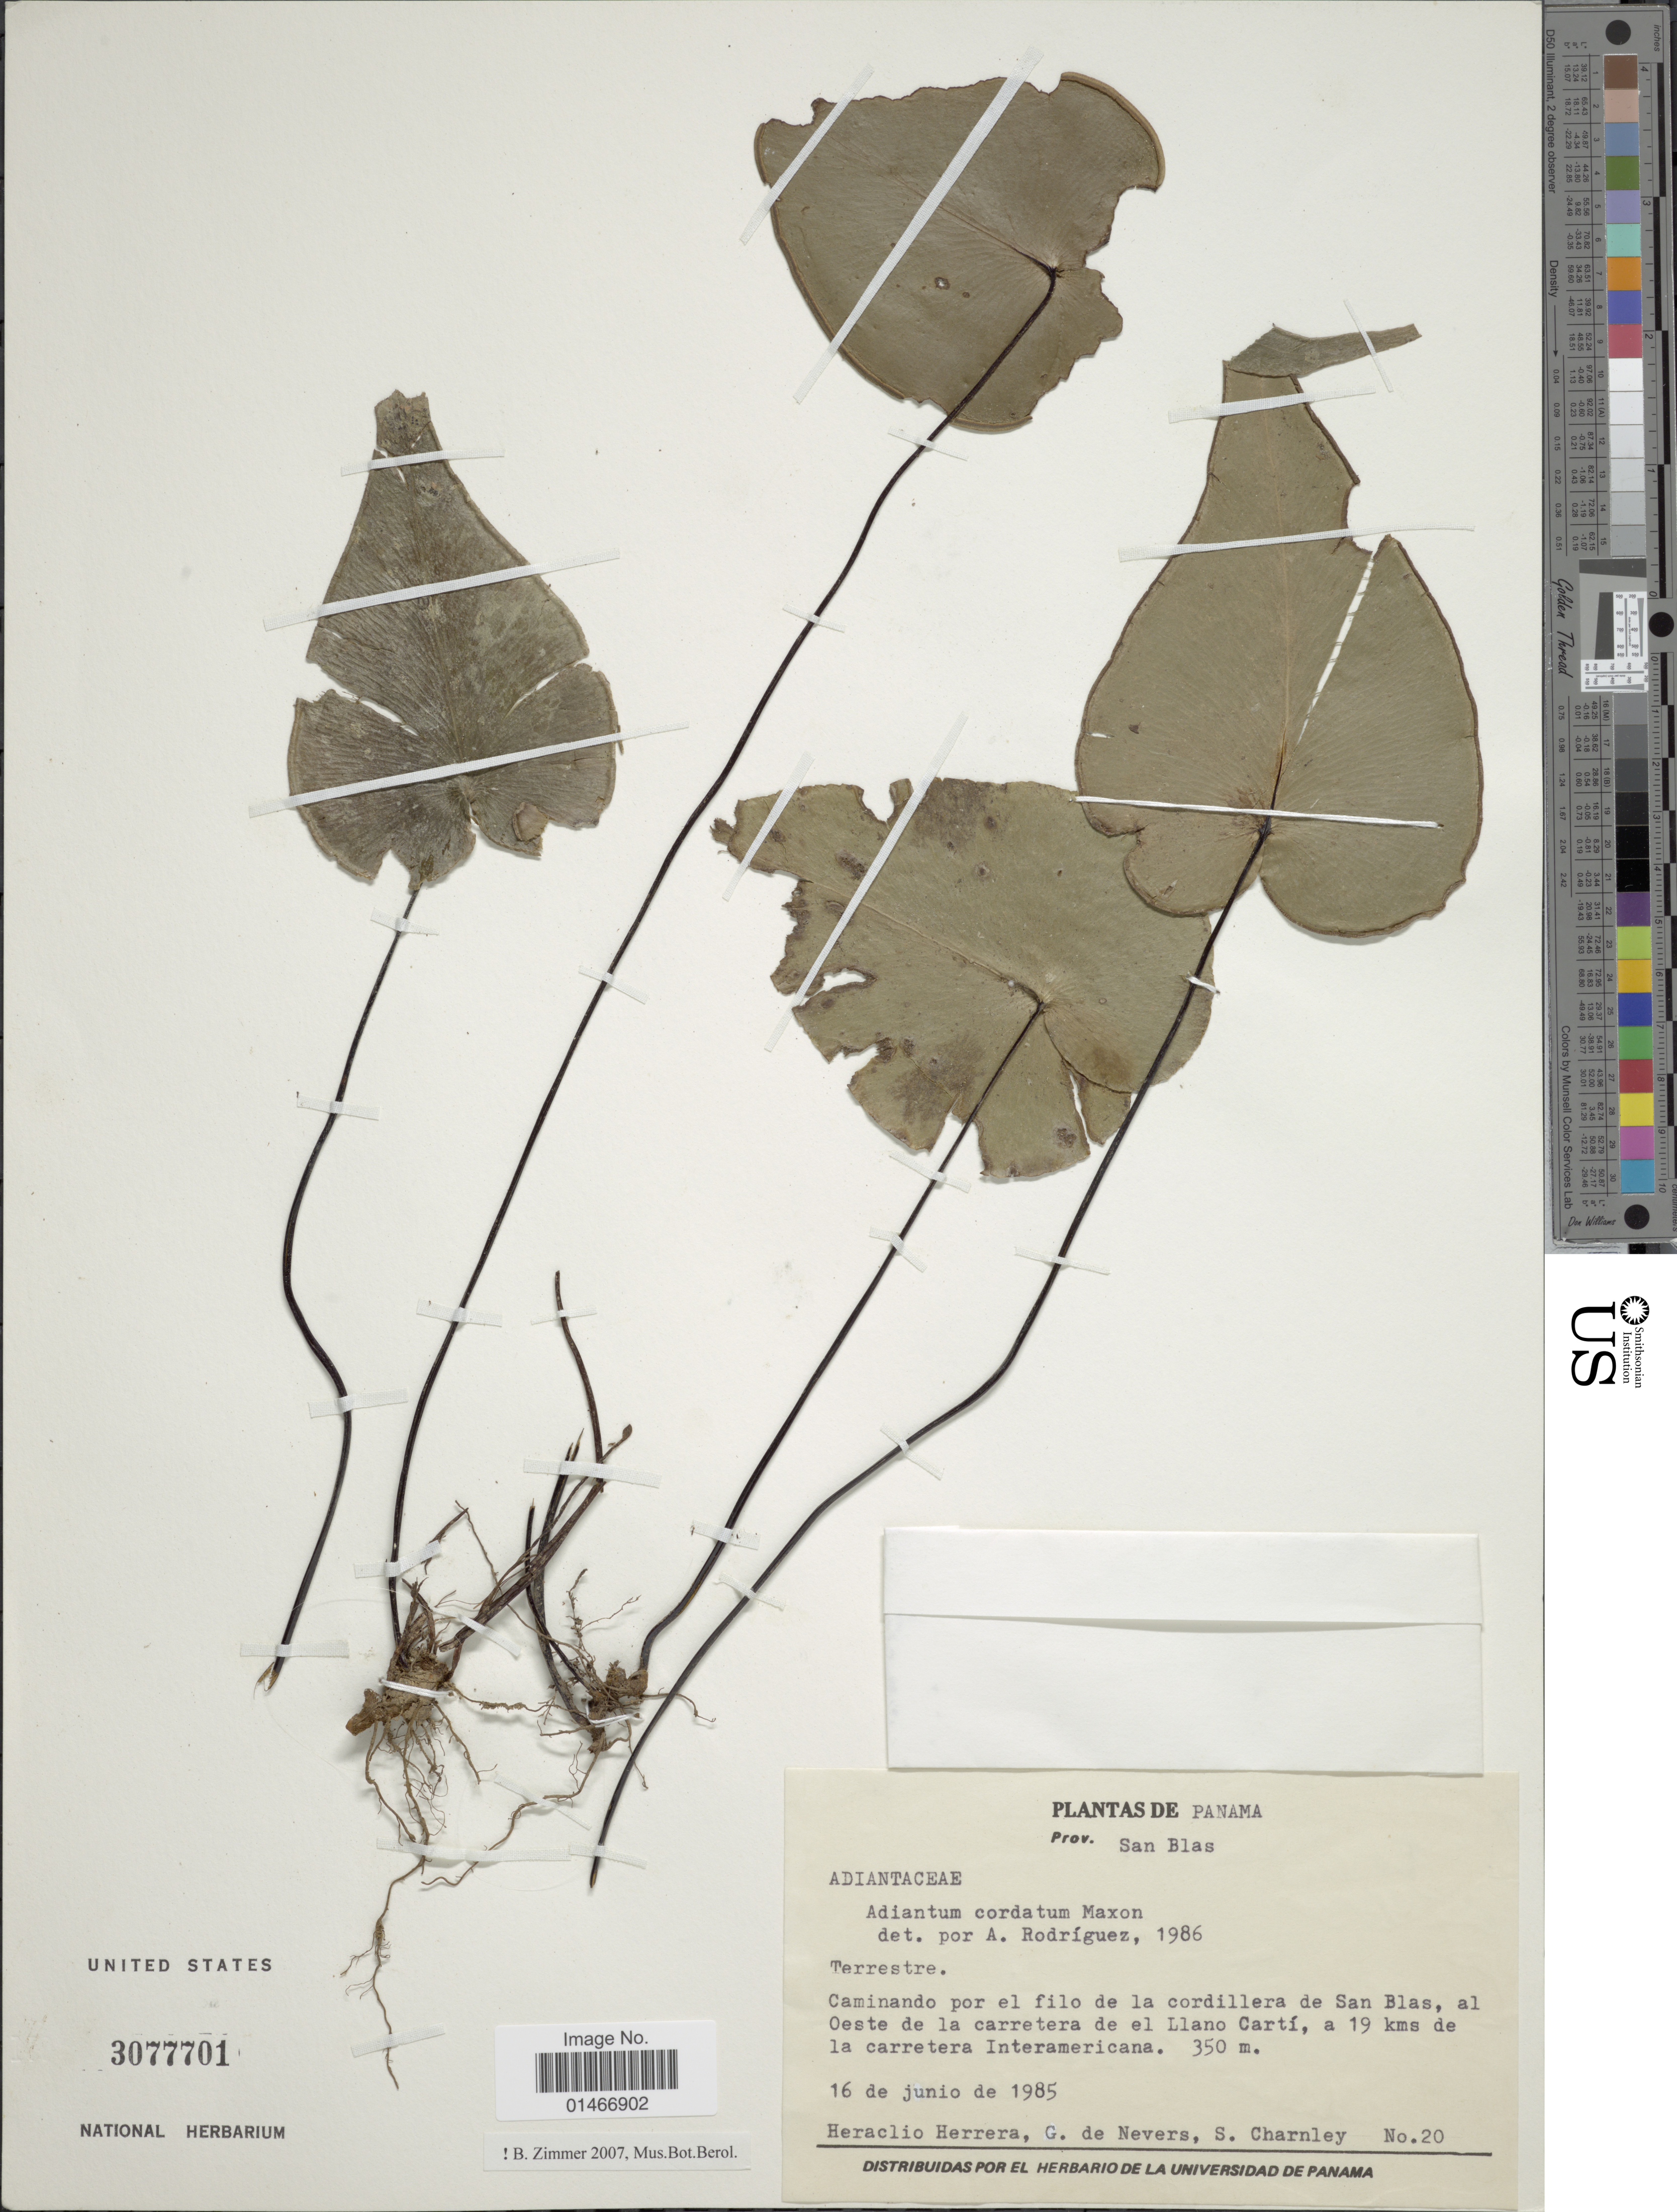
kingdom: Plantae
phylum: Tracheophyta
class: Polypodiopsida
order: Polypodiales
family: Pteridaceae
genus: Adiantum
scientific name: Adiantum cordatum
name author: Maxon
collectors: H. Herrera, G. C. de Nevers & S. Charnley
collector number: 20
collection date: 1985-06-16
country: Panama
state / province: Kuna Yala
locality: Prov. San Blas. Caminando por el filo de la cordillera de San Blas, al Oeste de la carretera de el Llano Carti, a 19 kms de la carretera Interamericana.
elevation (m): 350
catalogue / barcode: US 3077701